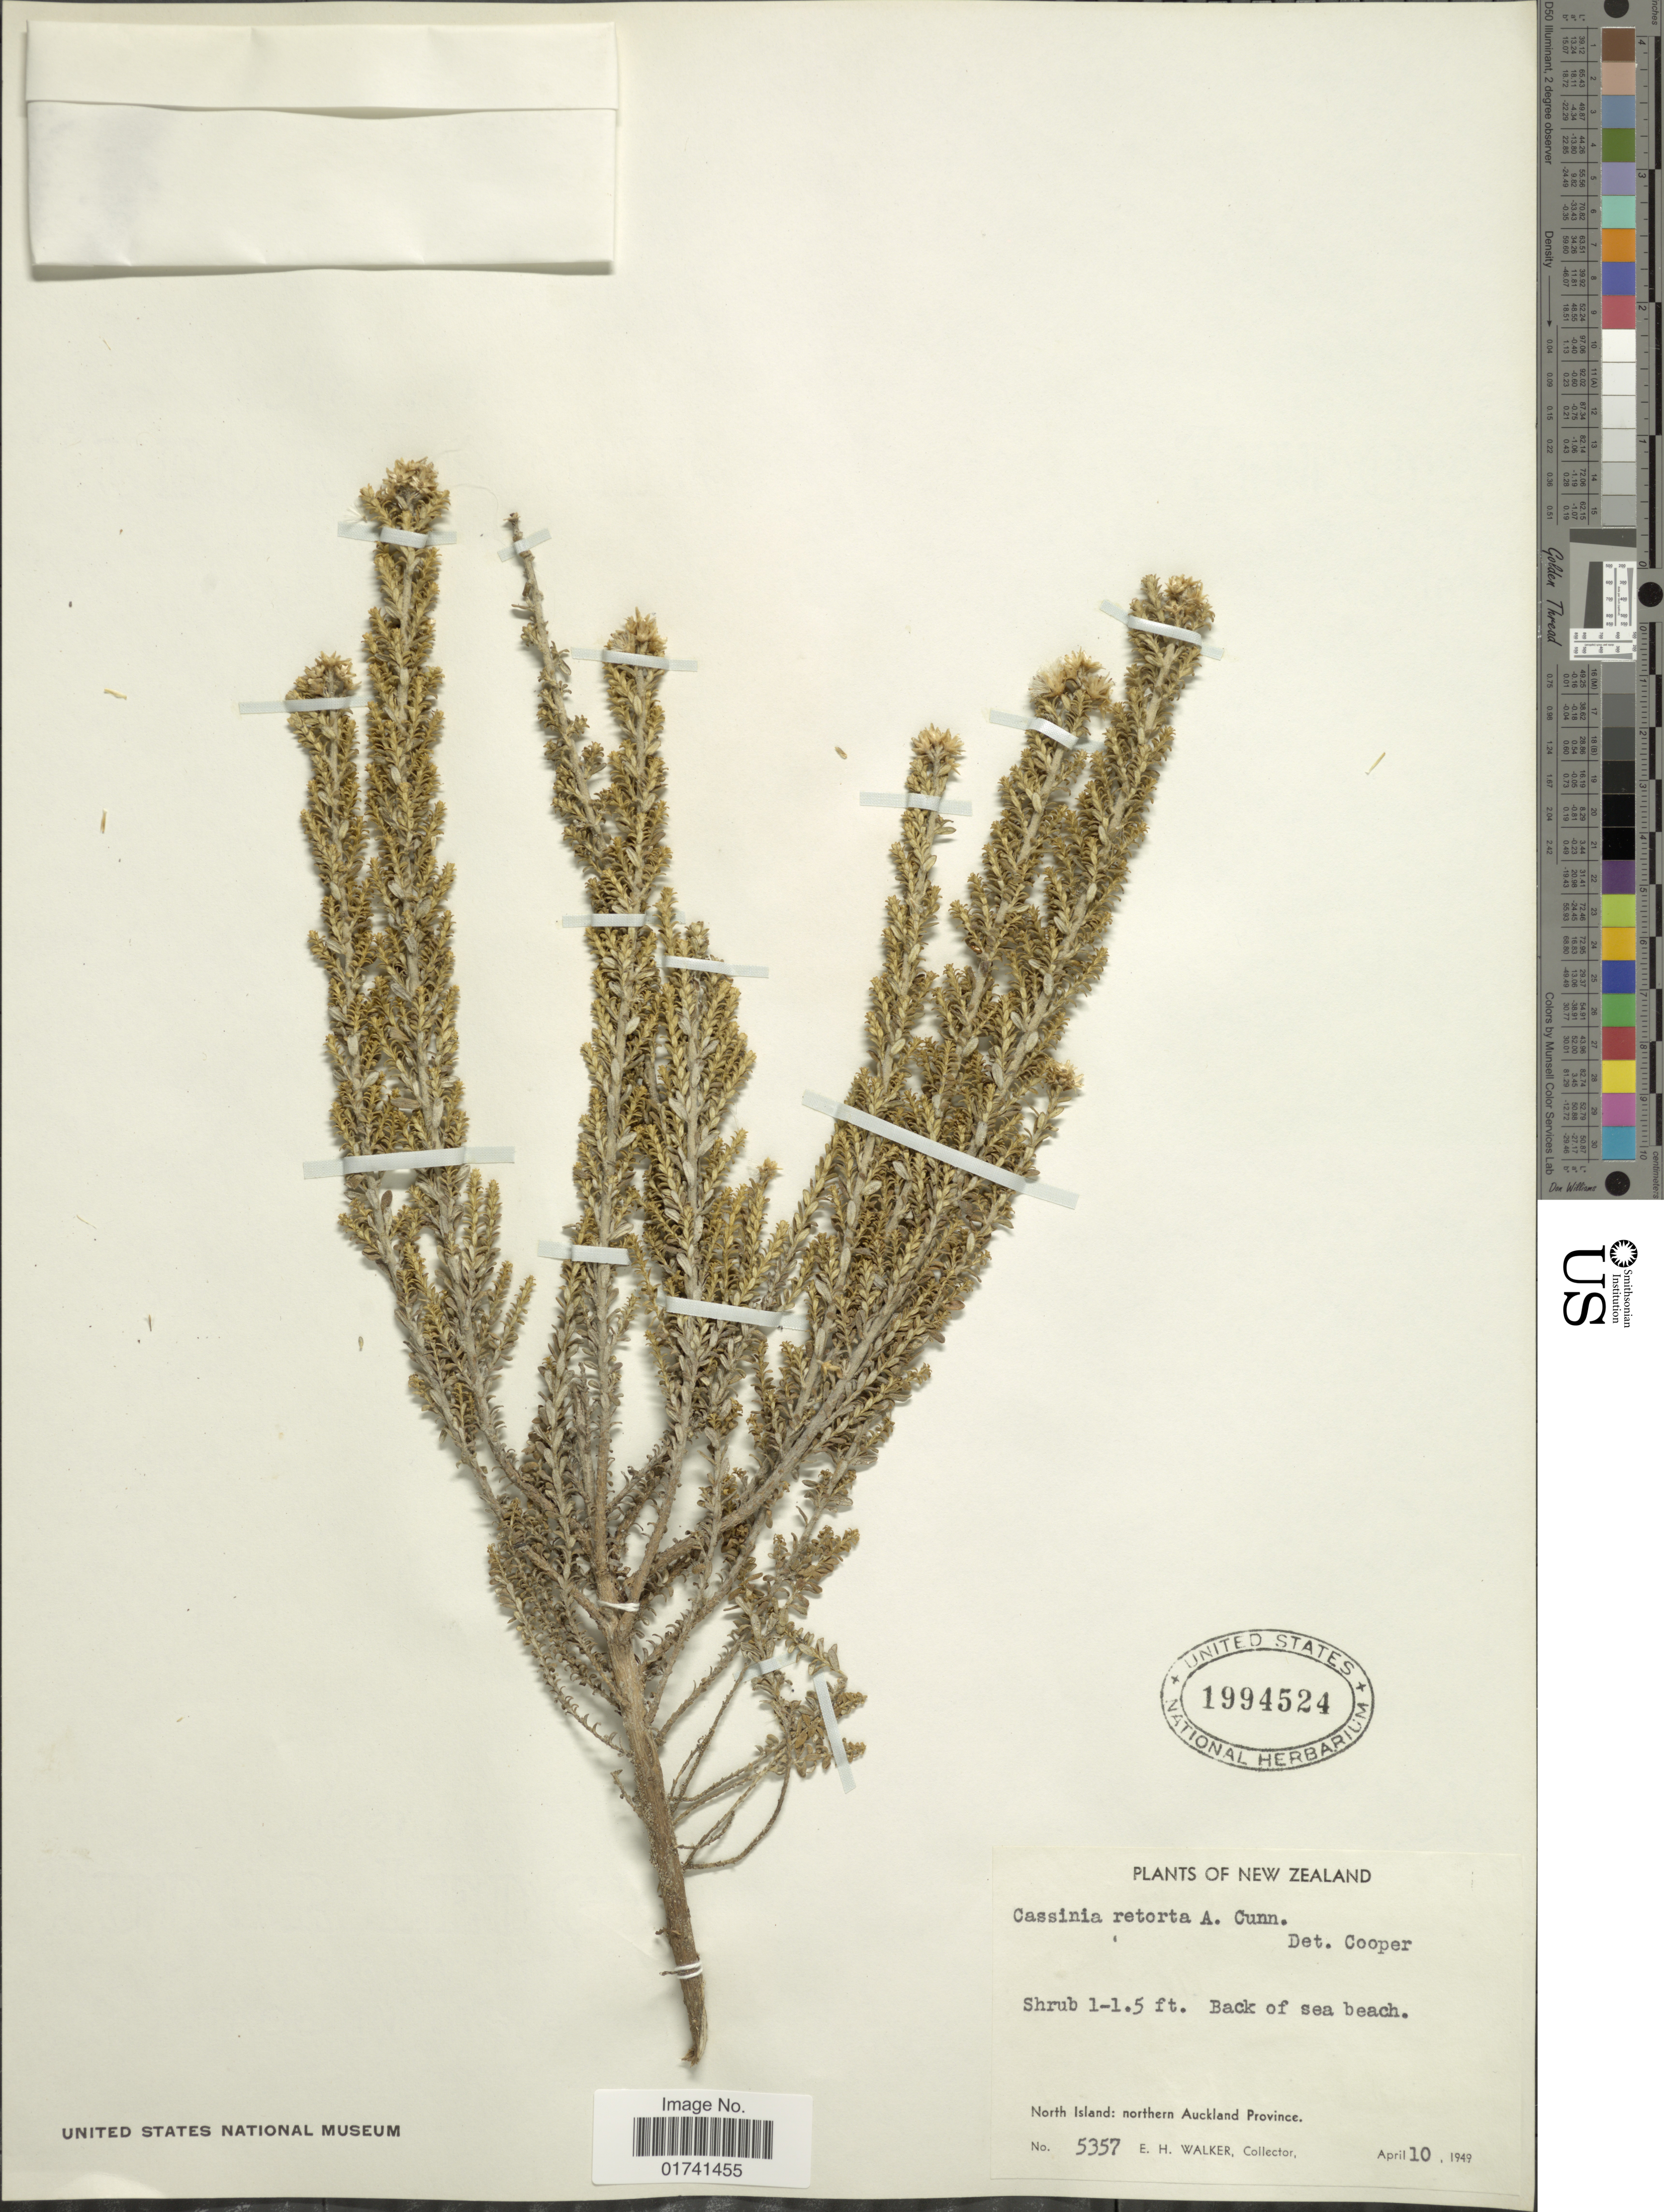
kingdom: Plantae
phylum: Tracheophyta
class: Magnoliopsida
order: Asterales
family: Asteraceae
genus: Cassinia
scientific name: Cassinia retorta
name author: A. Cunn. & DC.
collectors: E. H. Walker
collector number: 5357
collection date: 1949-04-10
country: New Zealand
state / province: Auckland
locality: North Island: northern Auckland Province.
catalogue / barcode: US 1994524